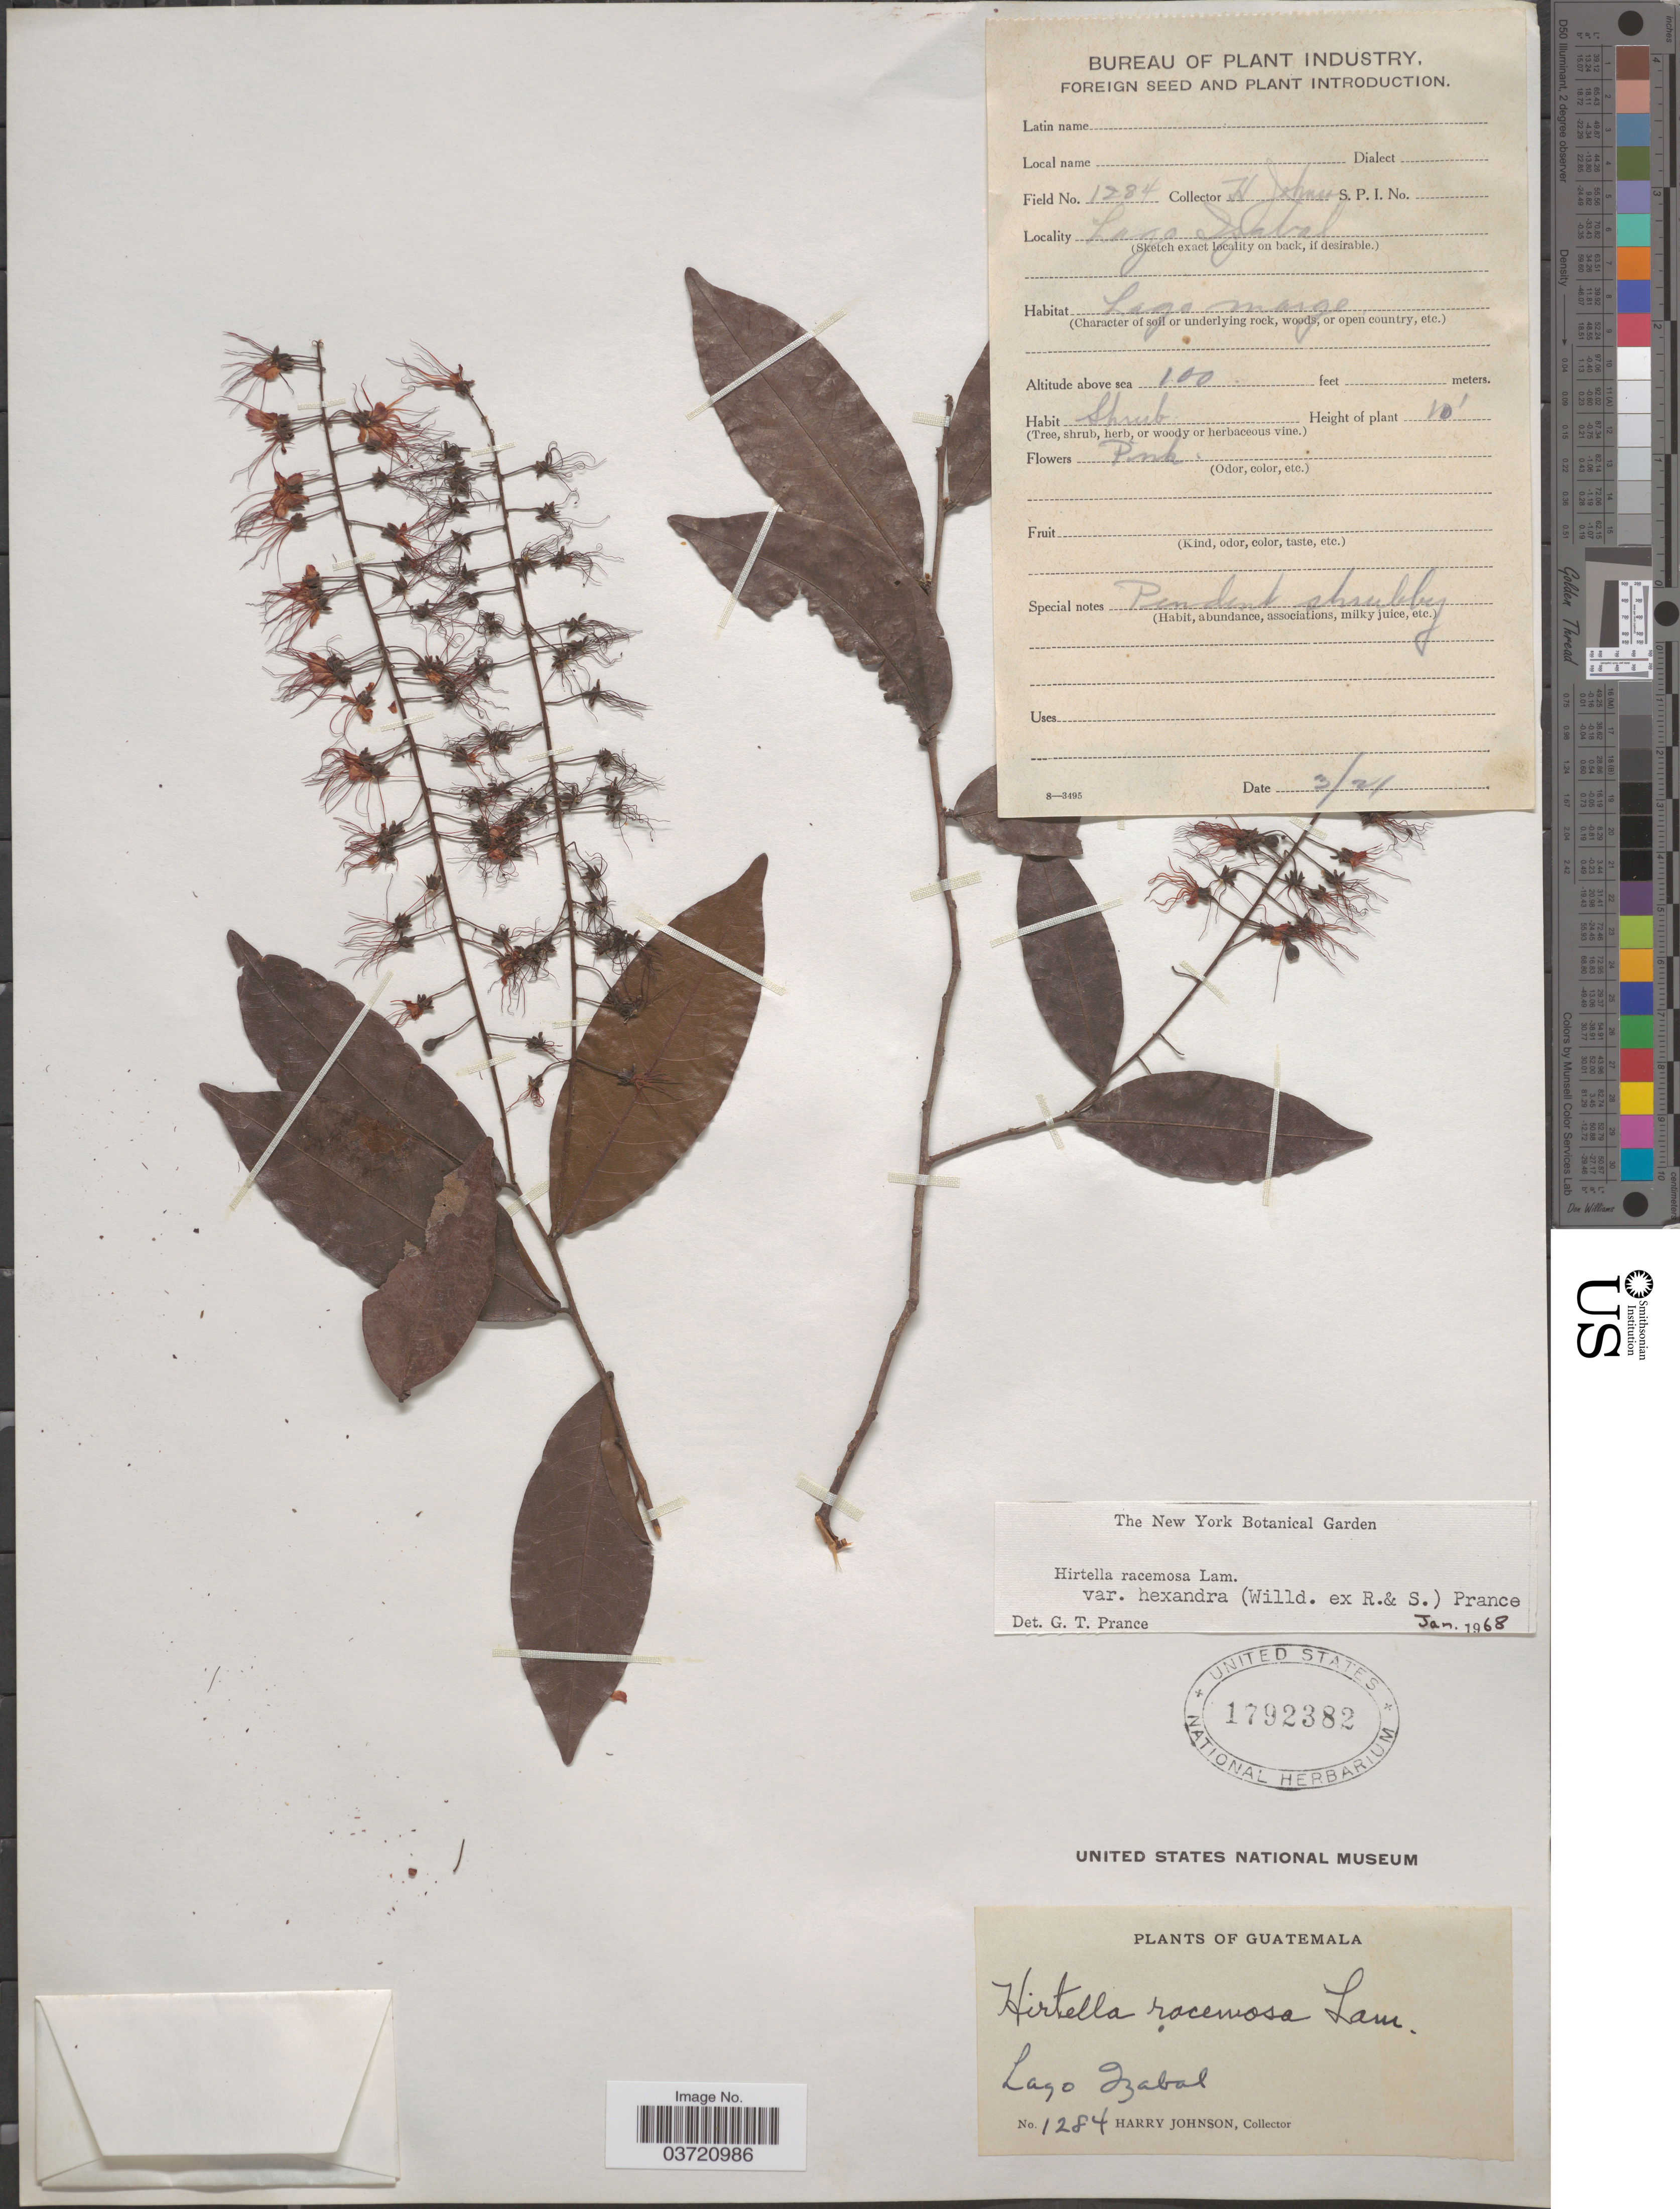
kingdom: Plantae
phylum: Tracheophyta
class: Magnoliopsida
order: Malpighiales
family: Chrysobalanaceae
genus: Hirtella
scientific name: Hirtella racemosa var. hexandra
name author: (Willd. ex Roem. & Schult.) Prance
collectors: H. Johnson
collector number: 1284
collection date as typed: Transcribed d/m/y: /3/21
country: Guatemala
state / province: Izabal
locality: Lago Izabal.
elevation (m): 30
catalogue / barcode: US 1792382